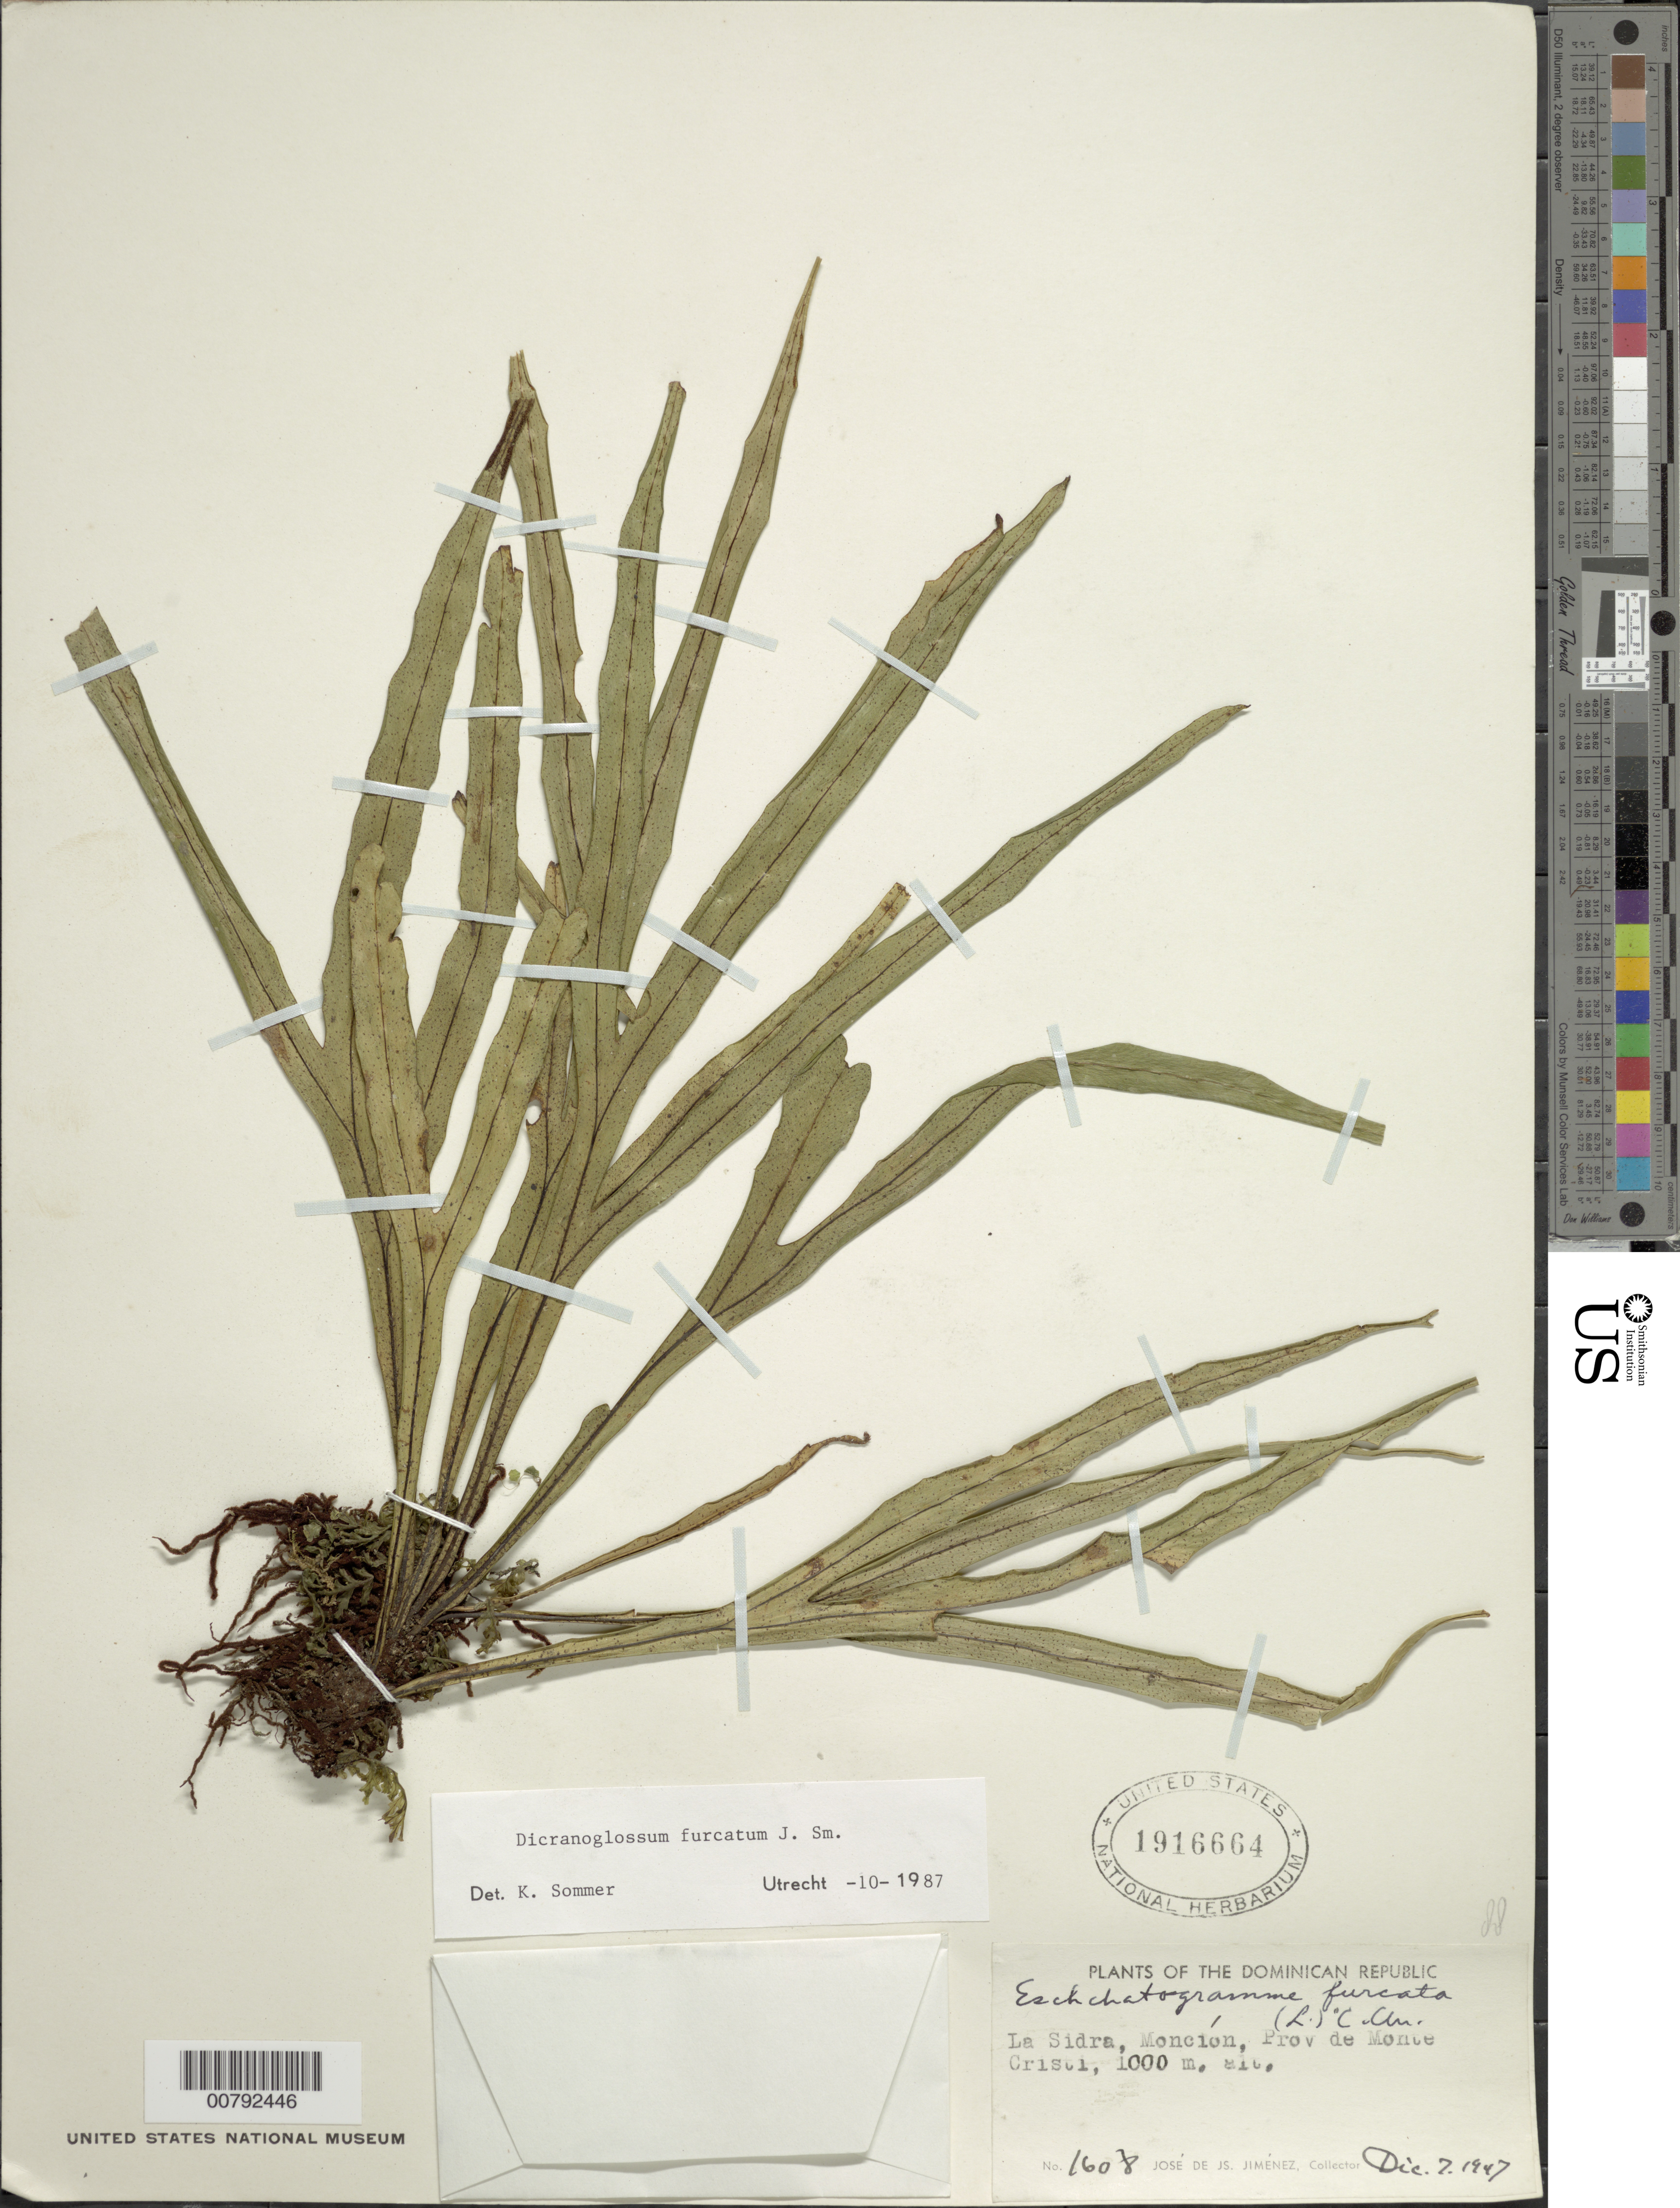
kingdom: Plantae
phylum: Tracheophyta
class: Polypodiopsida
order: Polypodiales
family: Polypodiaceae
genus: Pleopeltis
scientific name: Pleopeltis furcata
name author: (L.) A.R. Sm.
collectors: J. J. Jiménez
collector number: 1608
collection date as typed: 07 Dec 1947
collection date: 1947-12-07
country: Dominican Republic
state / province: Monte Cristi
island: Hispaniola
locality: La Sidra, Moncíon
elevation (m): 1000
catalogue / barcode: US 1916664